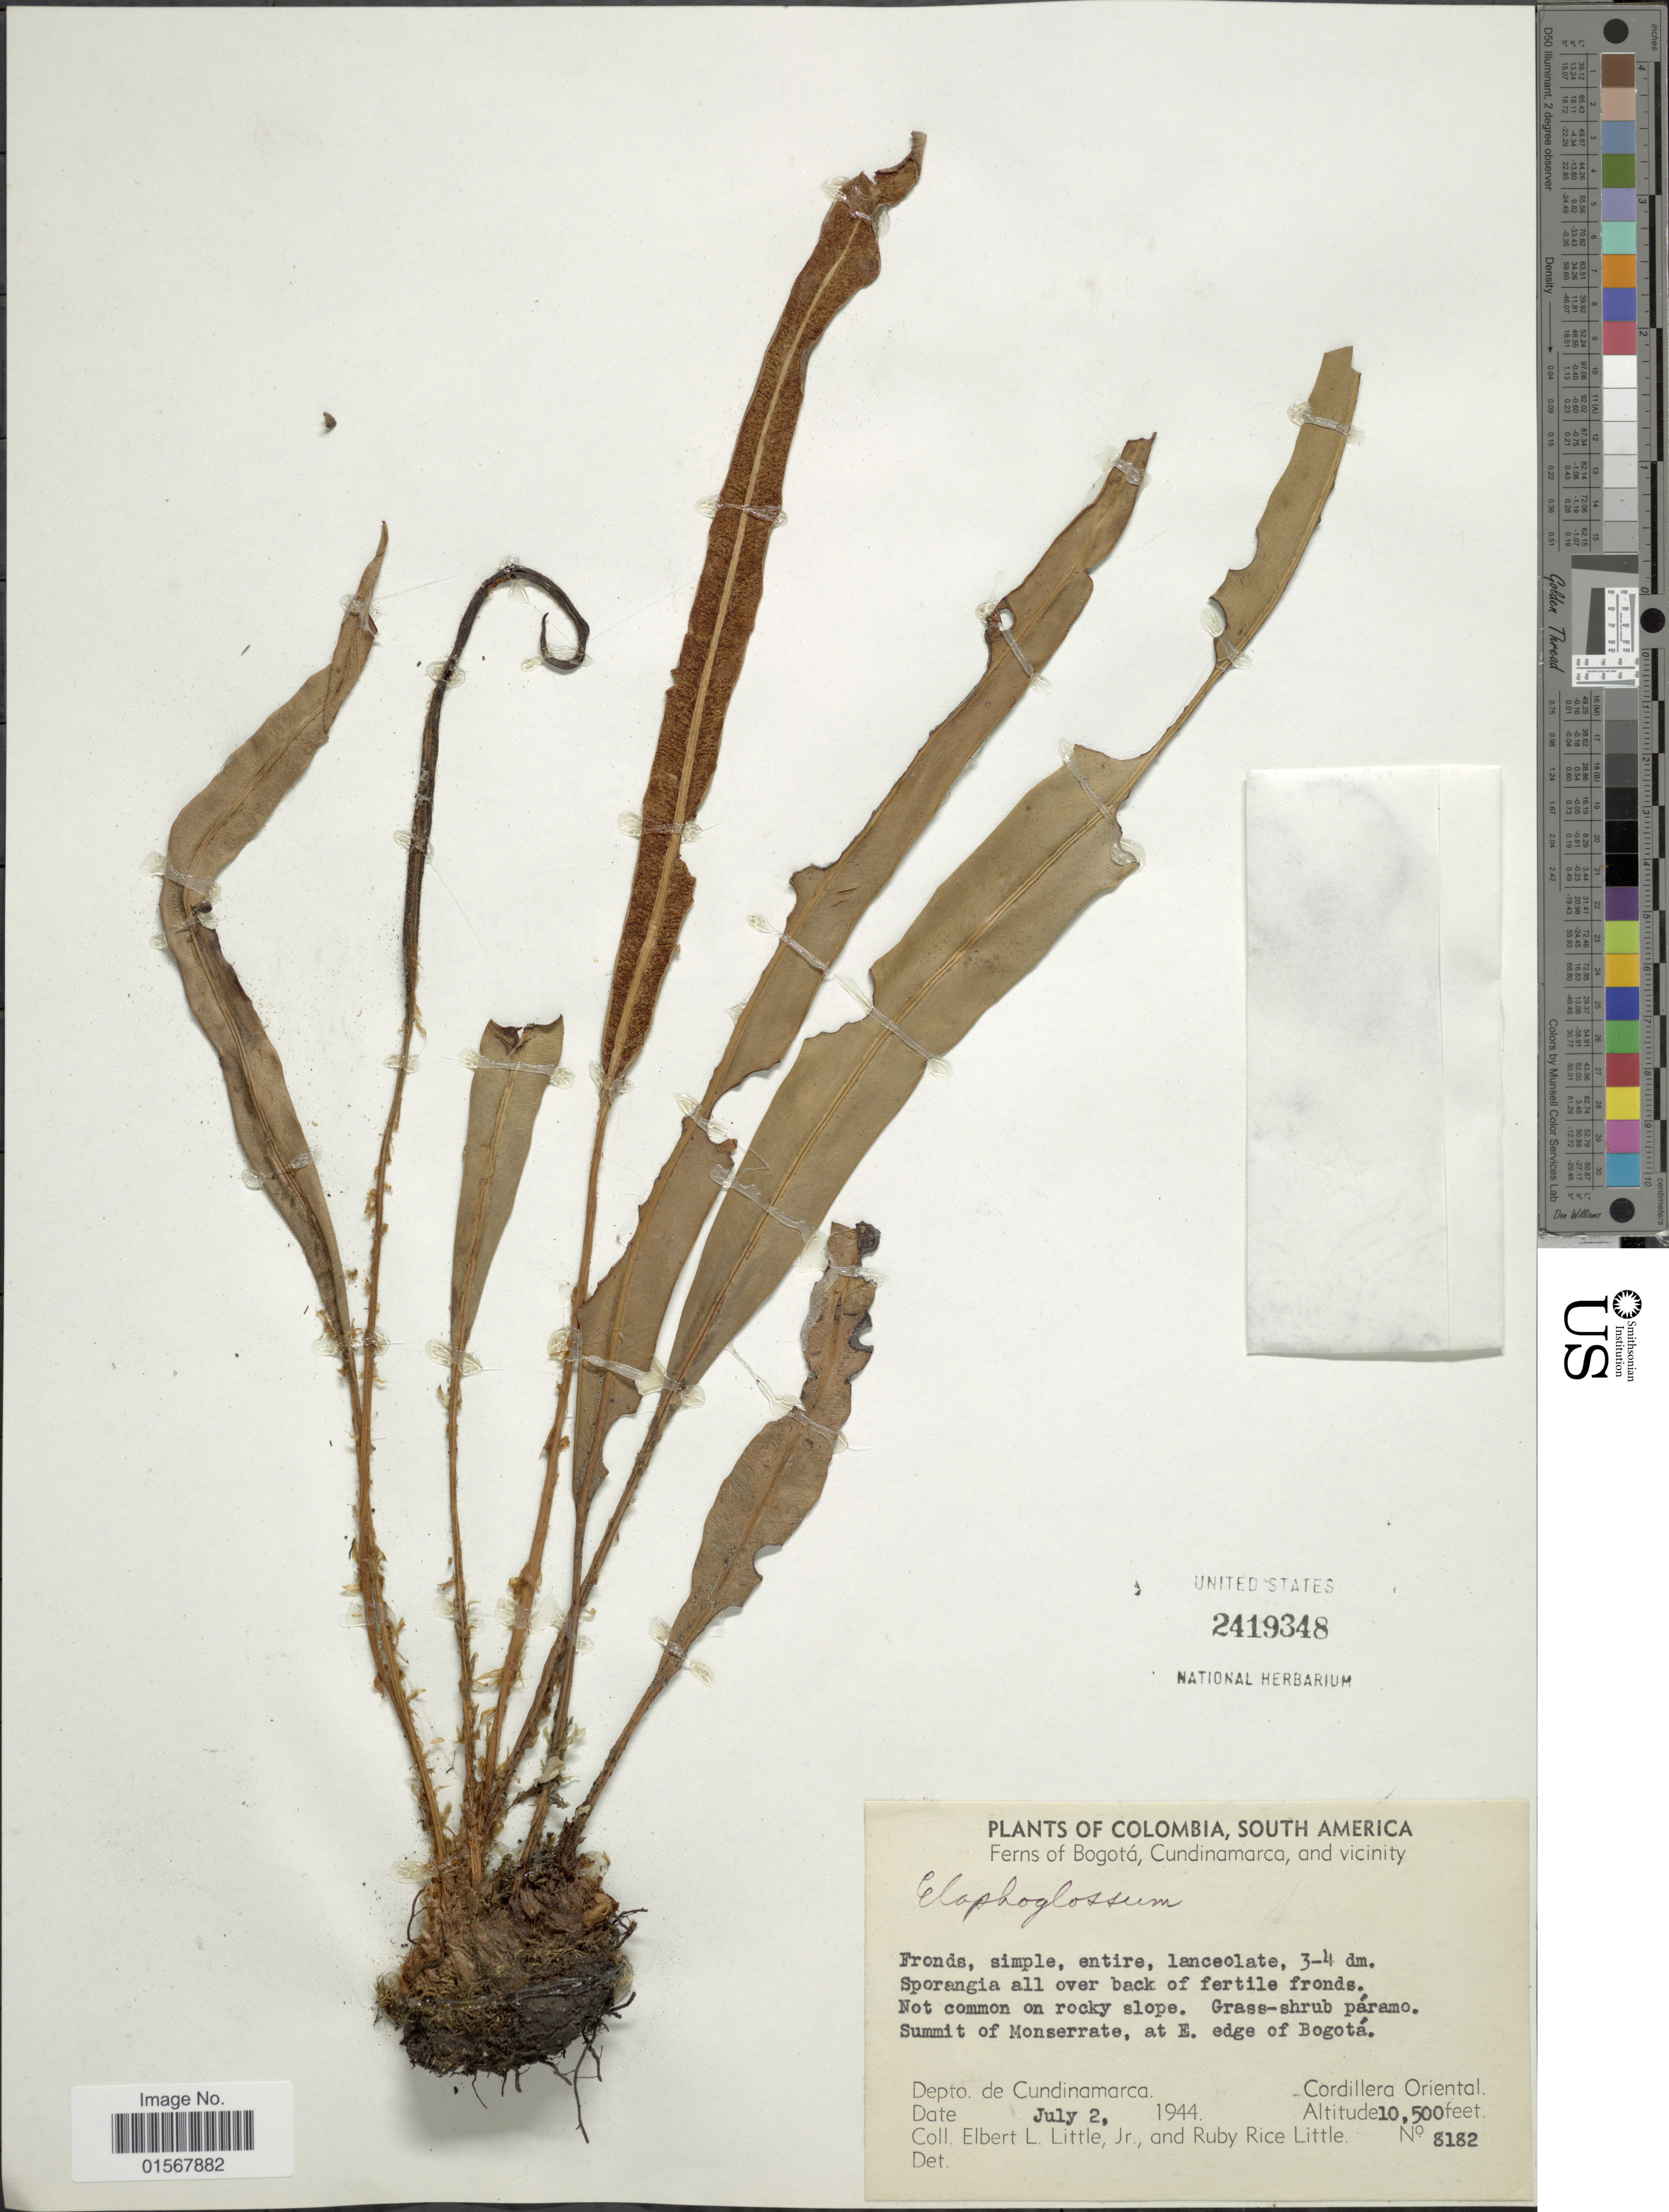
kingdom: Plantae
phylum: Tracheophyta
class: Polypodiopsida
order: Polypodiales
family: Dryopteridaceae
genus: Elaphoglossum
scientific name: Elaphoglossum sp.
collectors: E. L. Little & R. R. Little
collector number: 8182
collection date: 1944-07-02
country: Colombia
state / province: Cundinamarca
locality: Colombia, South America, Cundinamarca, and vicinity, Depto. de Cundinamarca, Cordillera Oriental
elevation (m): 3200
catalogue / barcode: US 2419348